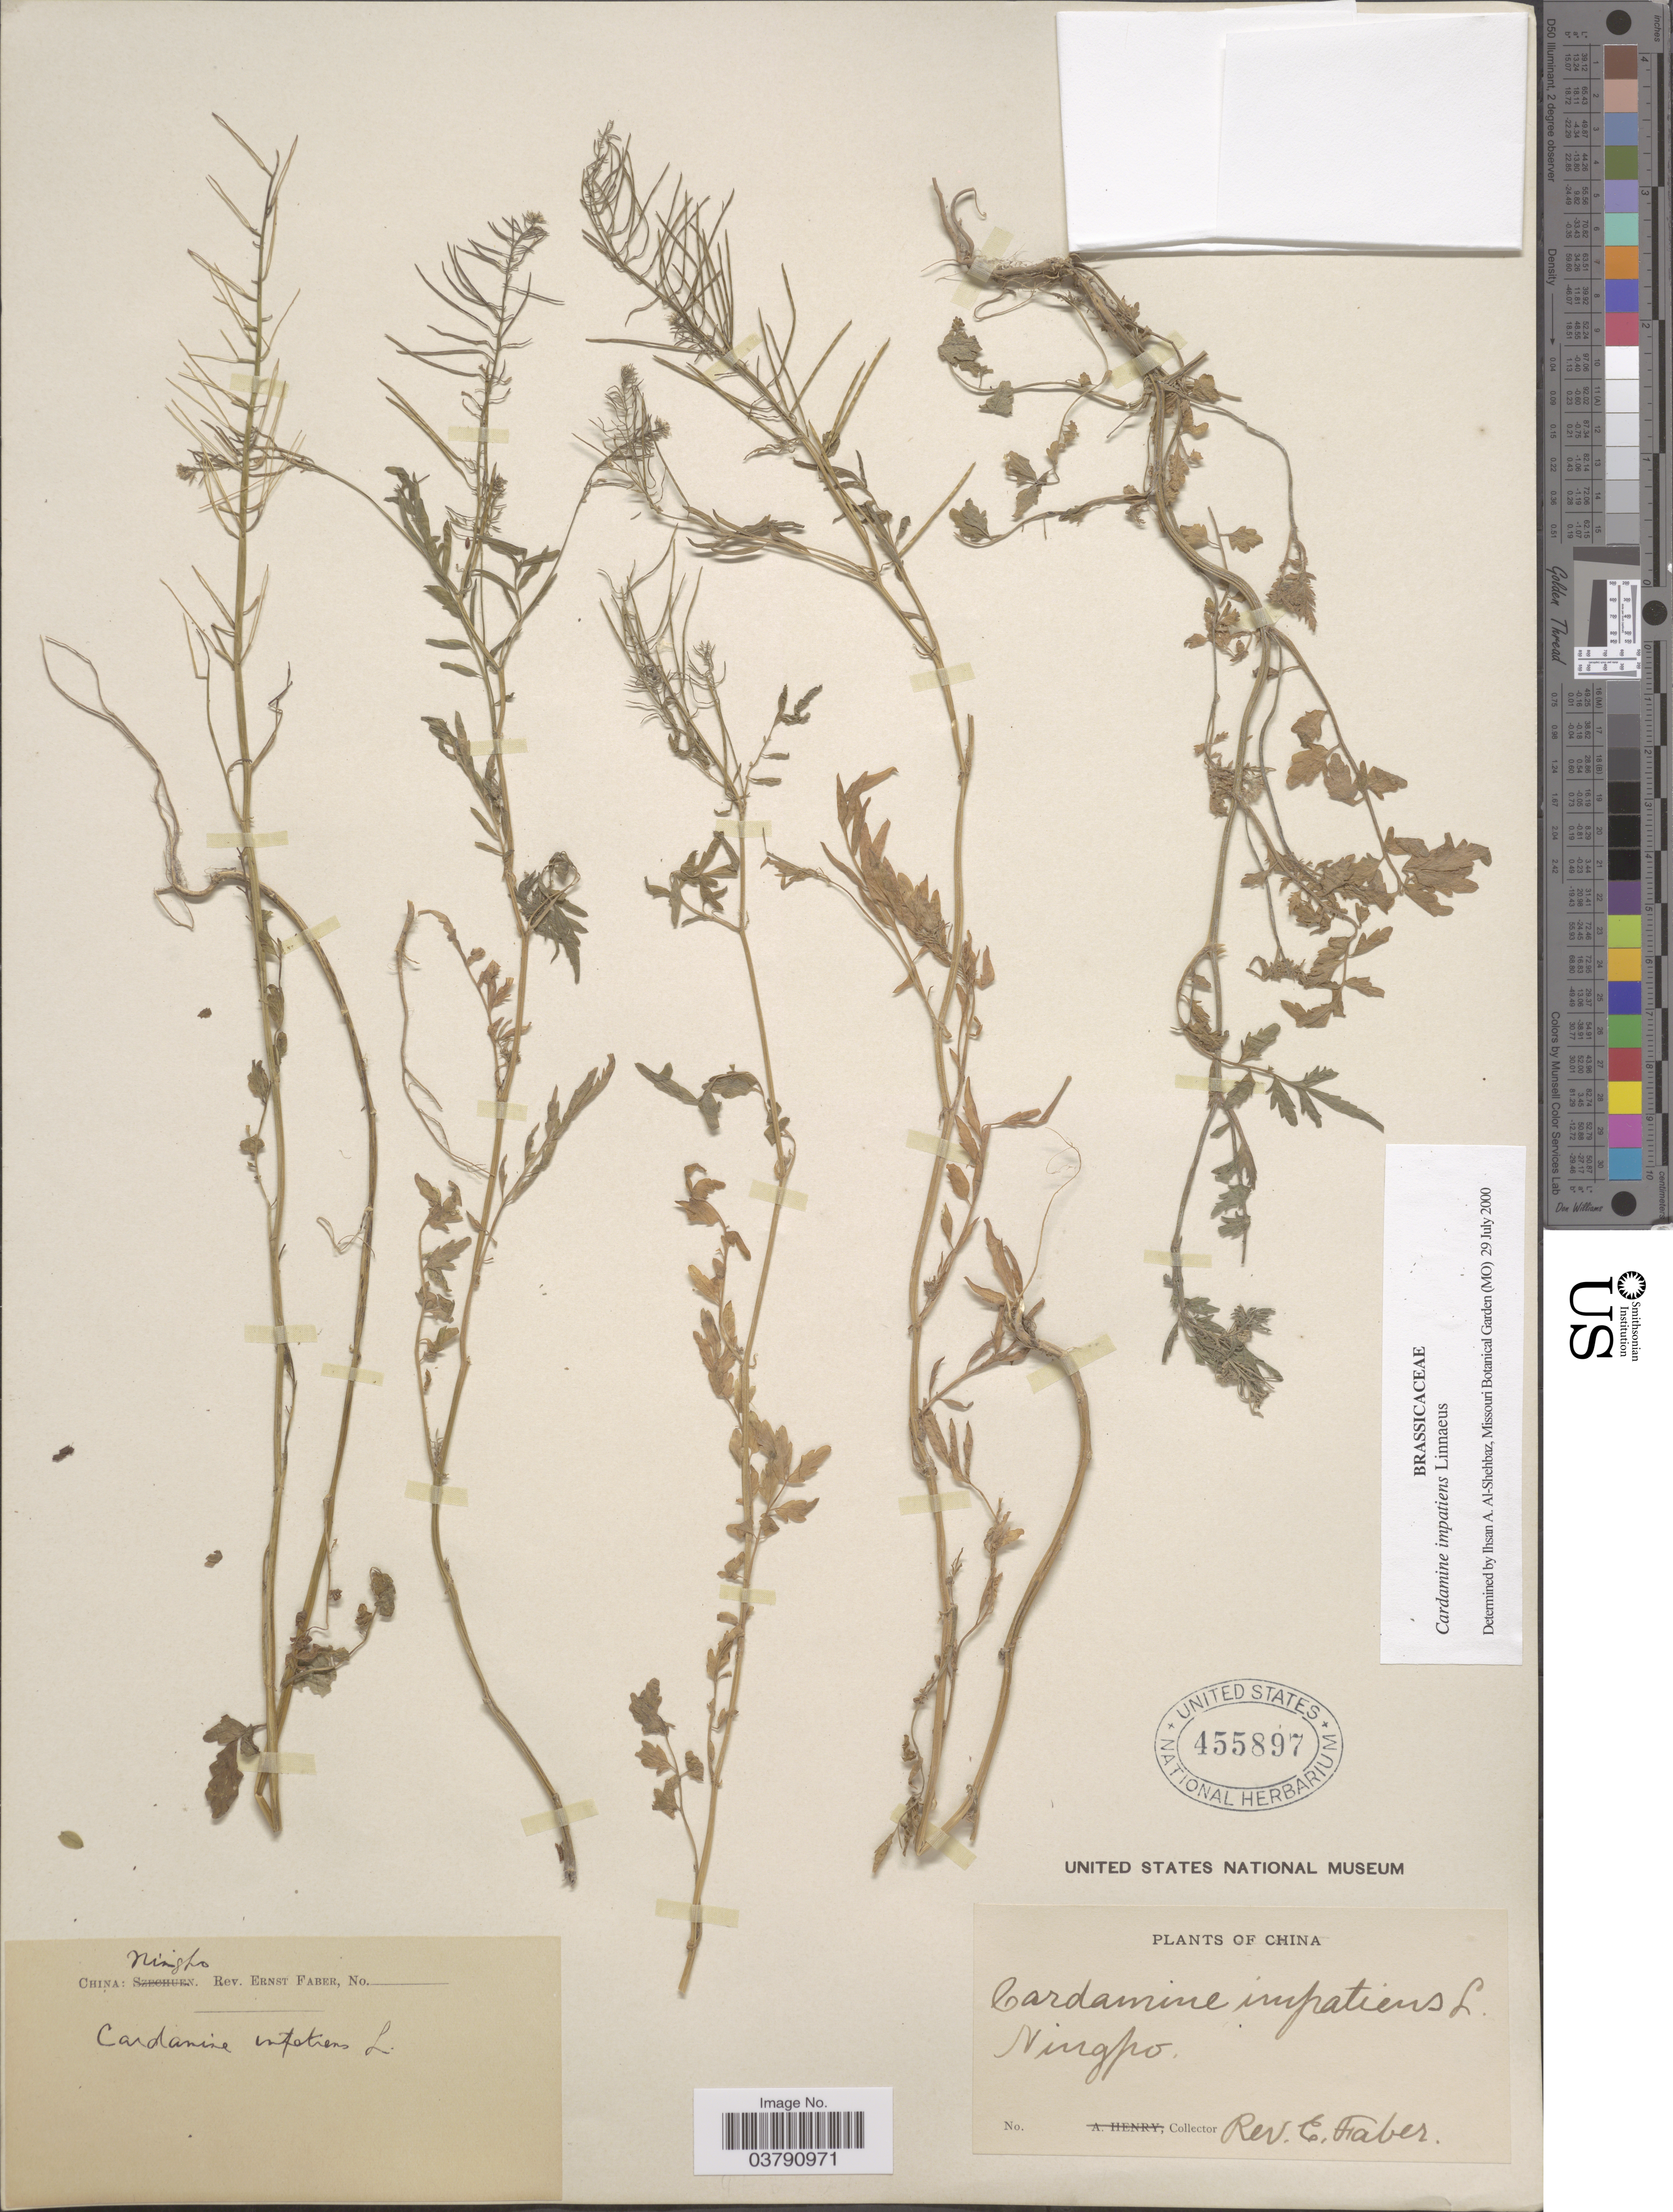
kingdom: Plantae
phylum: Tracheophyta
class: Magnoliopsida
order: Brassicales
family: Brassicaceae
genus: Cardamine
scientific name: Cardamine impatiens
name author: L.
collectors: E. Faber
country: China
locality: Ningpo.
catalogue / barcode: US 455897